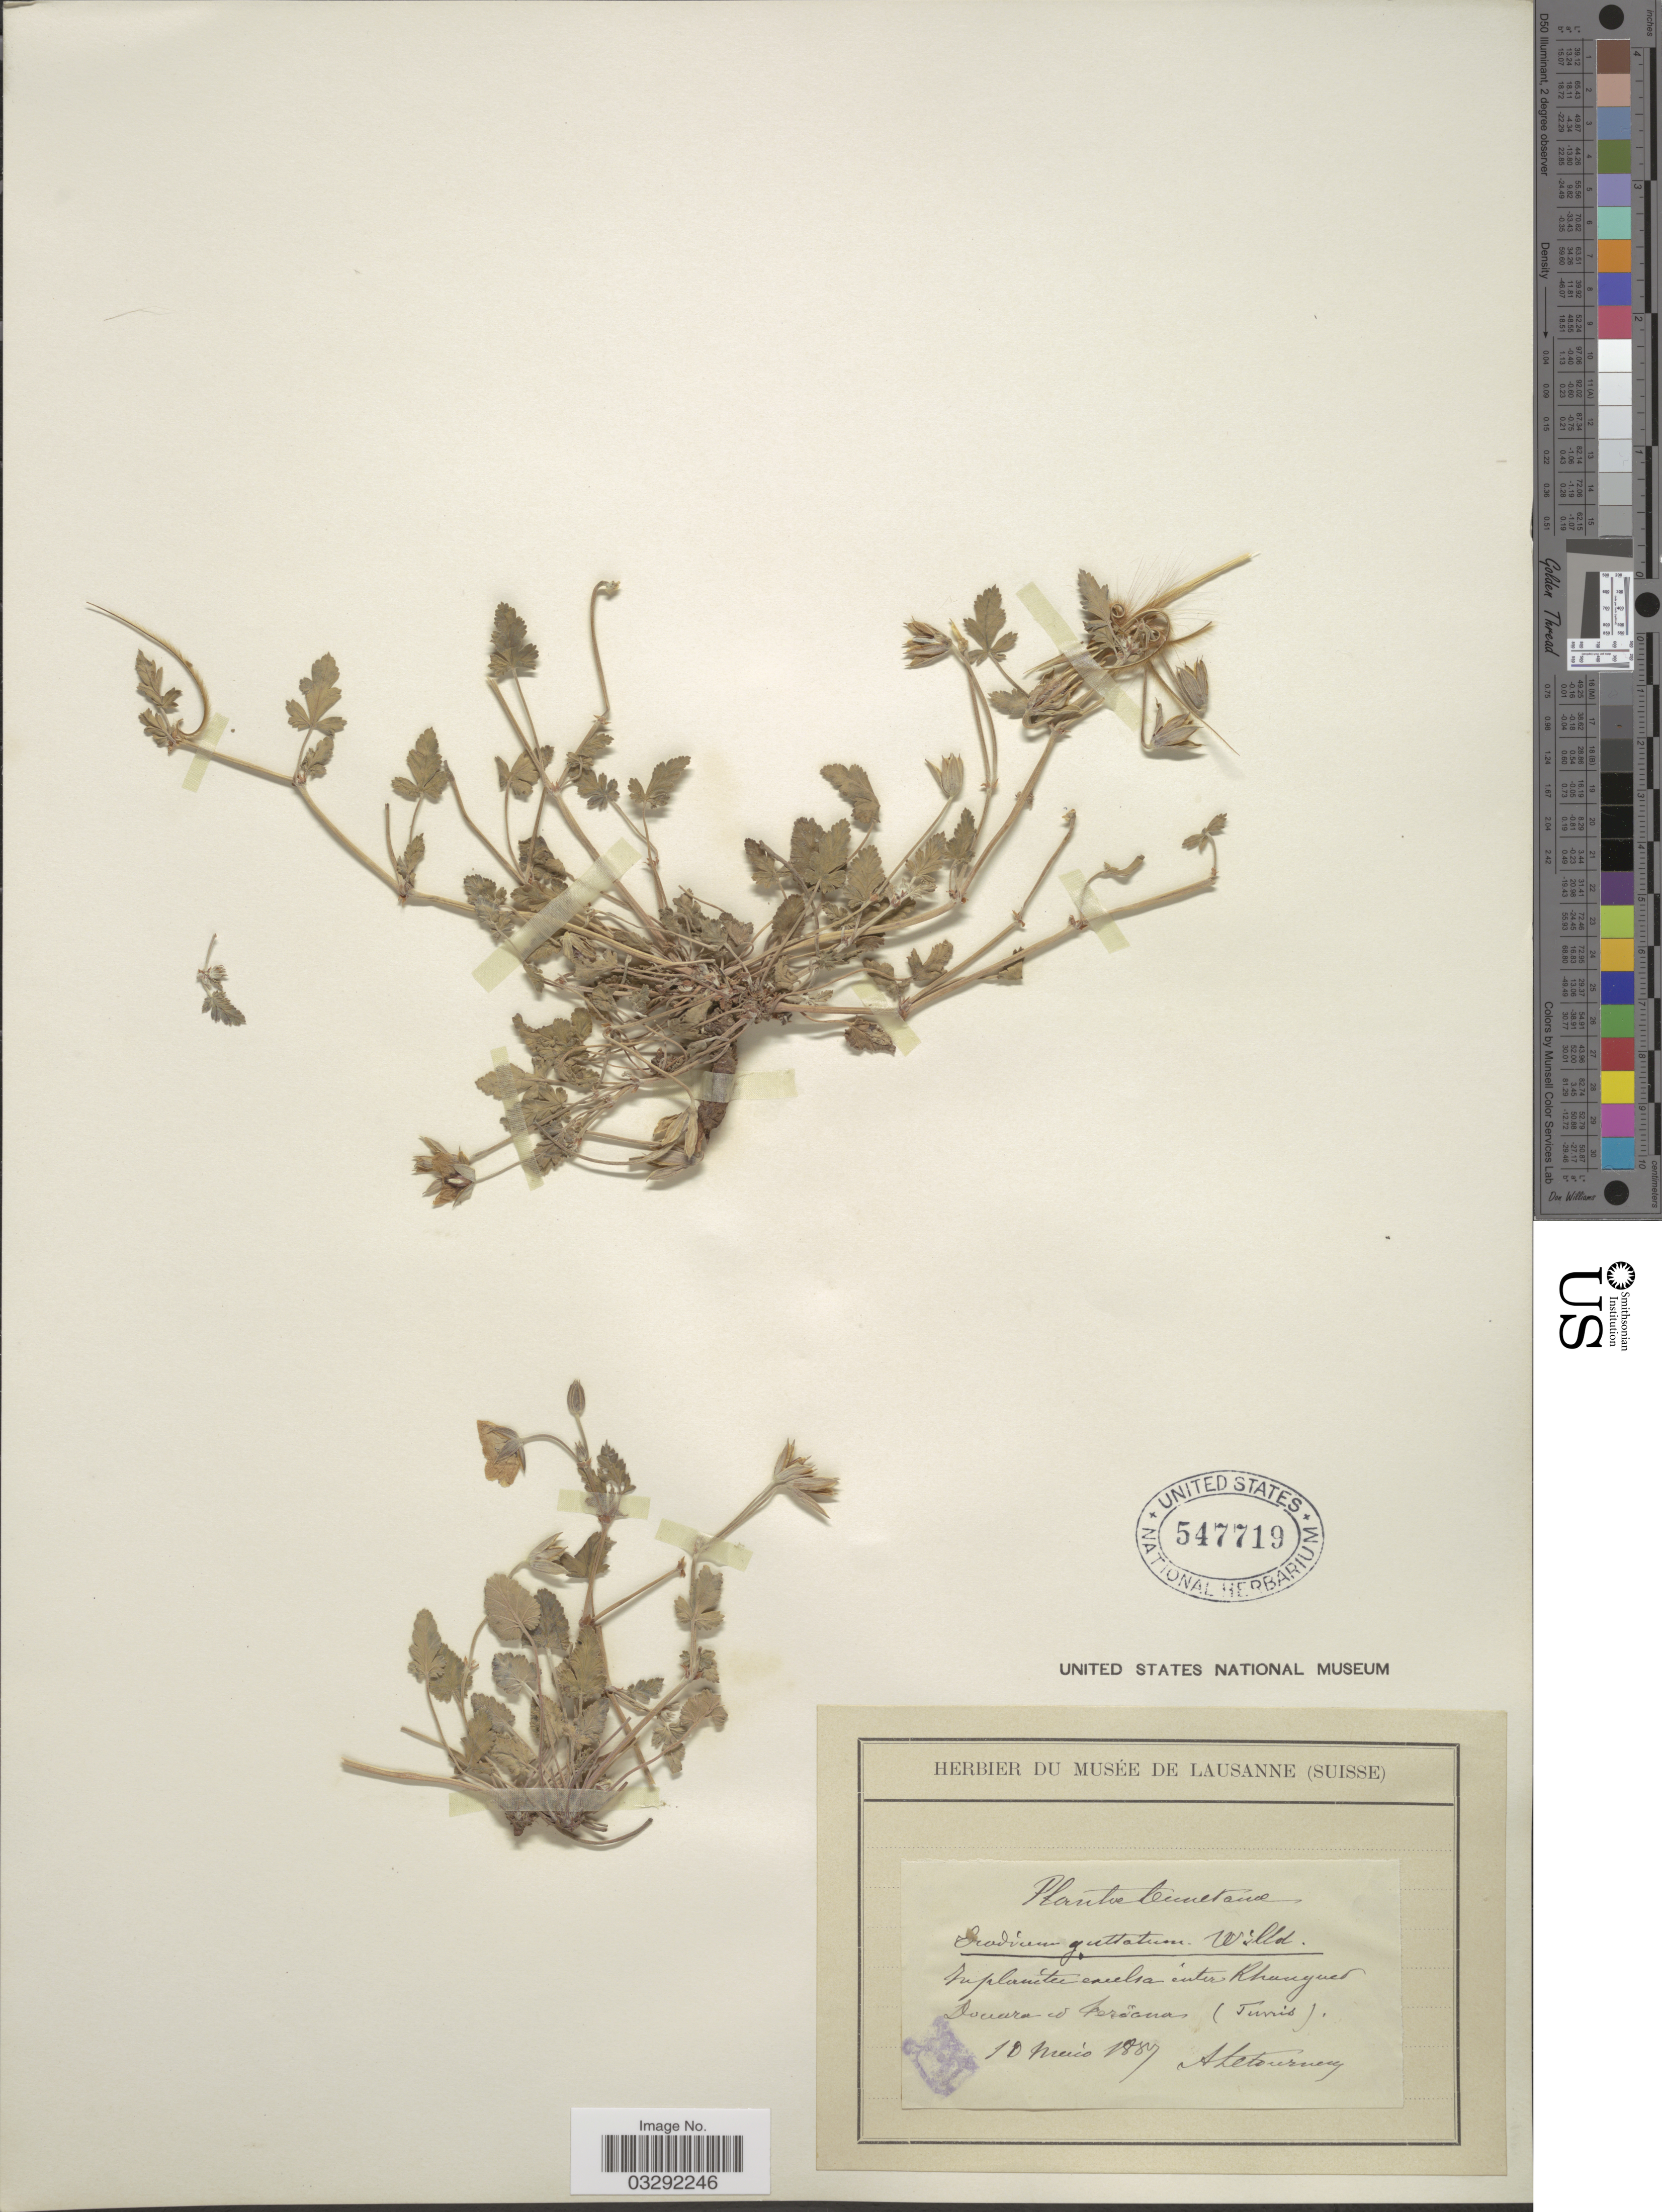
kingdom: Plantae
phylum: Tracheophyta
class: Magnoliopsida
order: Geraniales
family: Geraniaceae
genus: Erodium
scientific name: Erodium guttatum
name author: Willd.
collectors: A. Letourneux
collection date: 1887-05-10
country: Tunisia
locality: In planitie excelsa inter Rhougued Doceara ed Peruanas (Tunis). [interpreted]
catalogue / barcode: US 547719